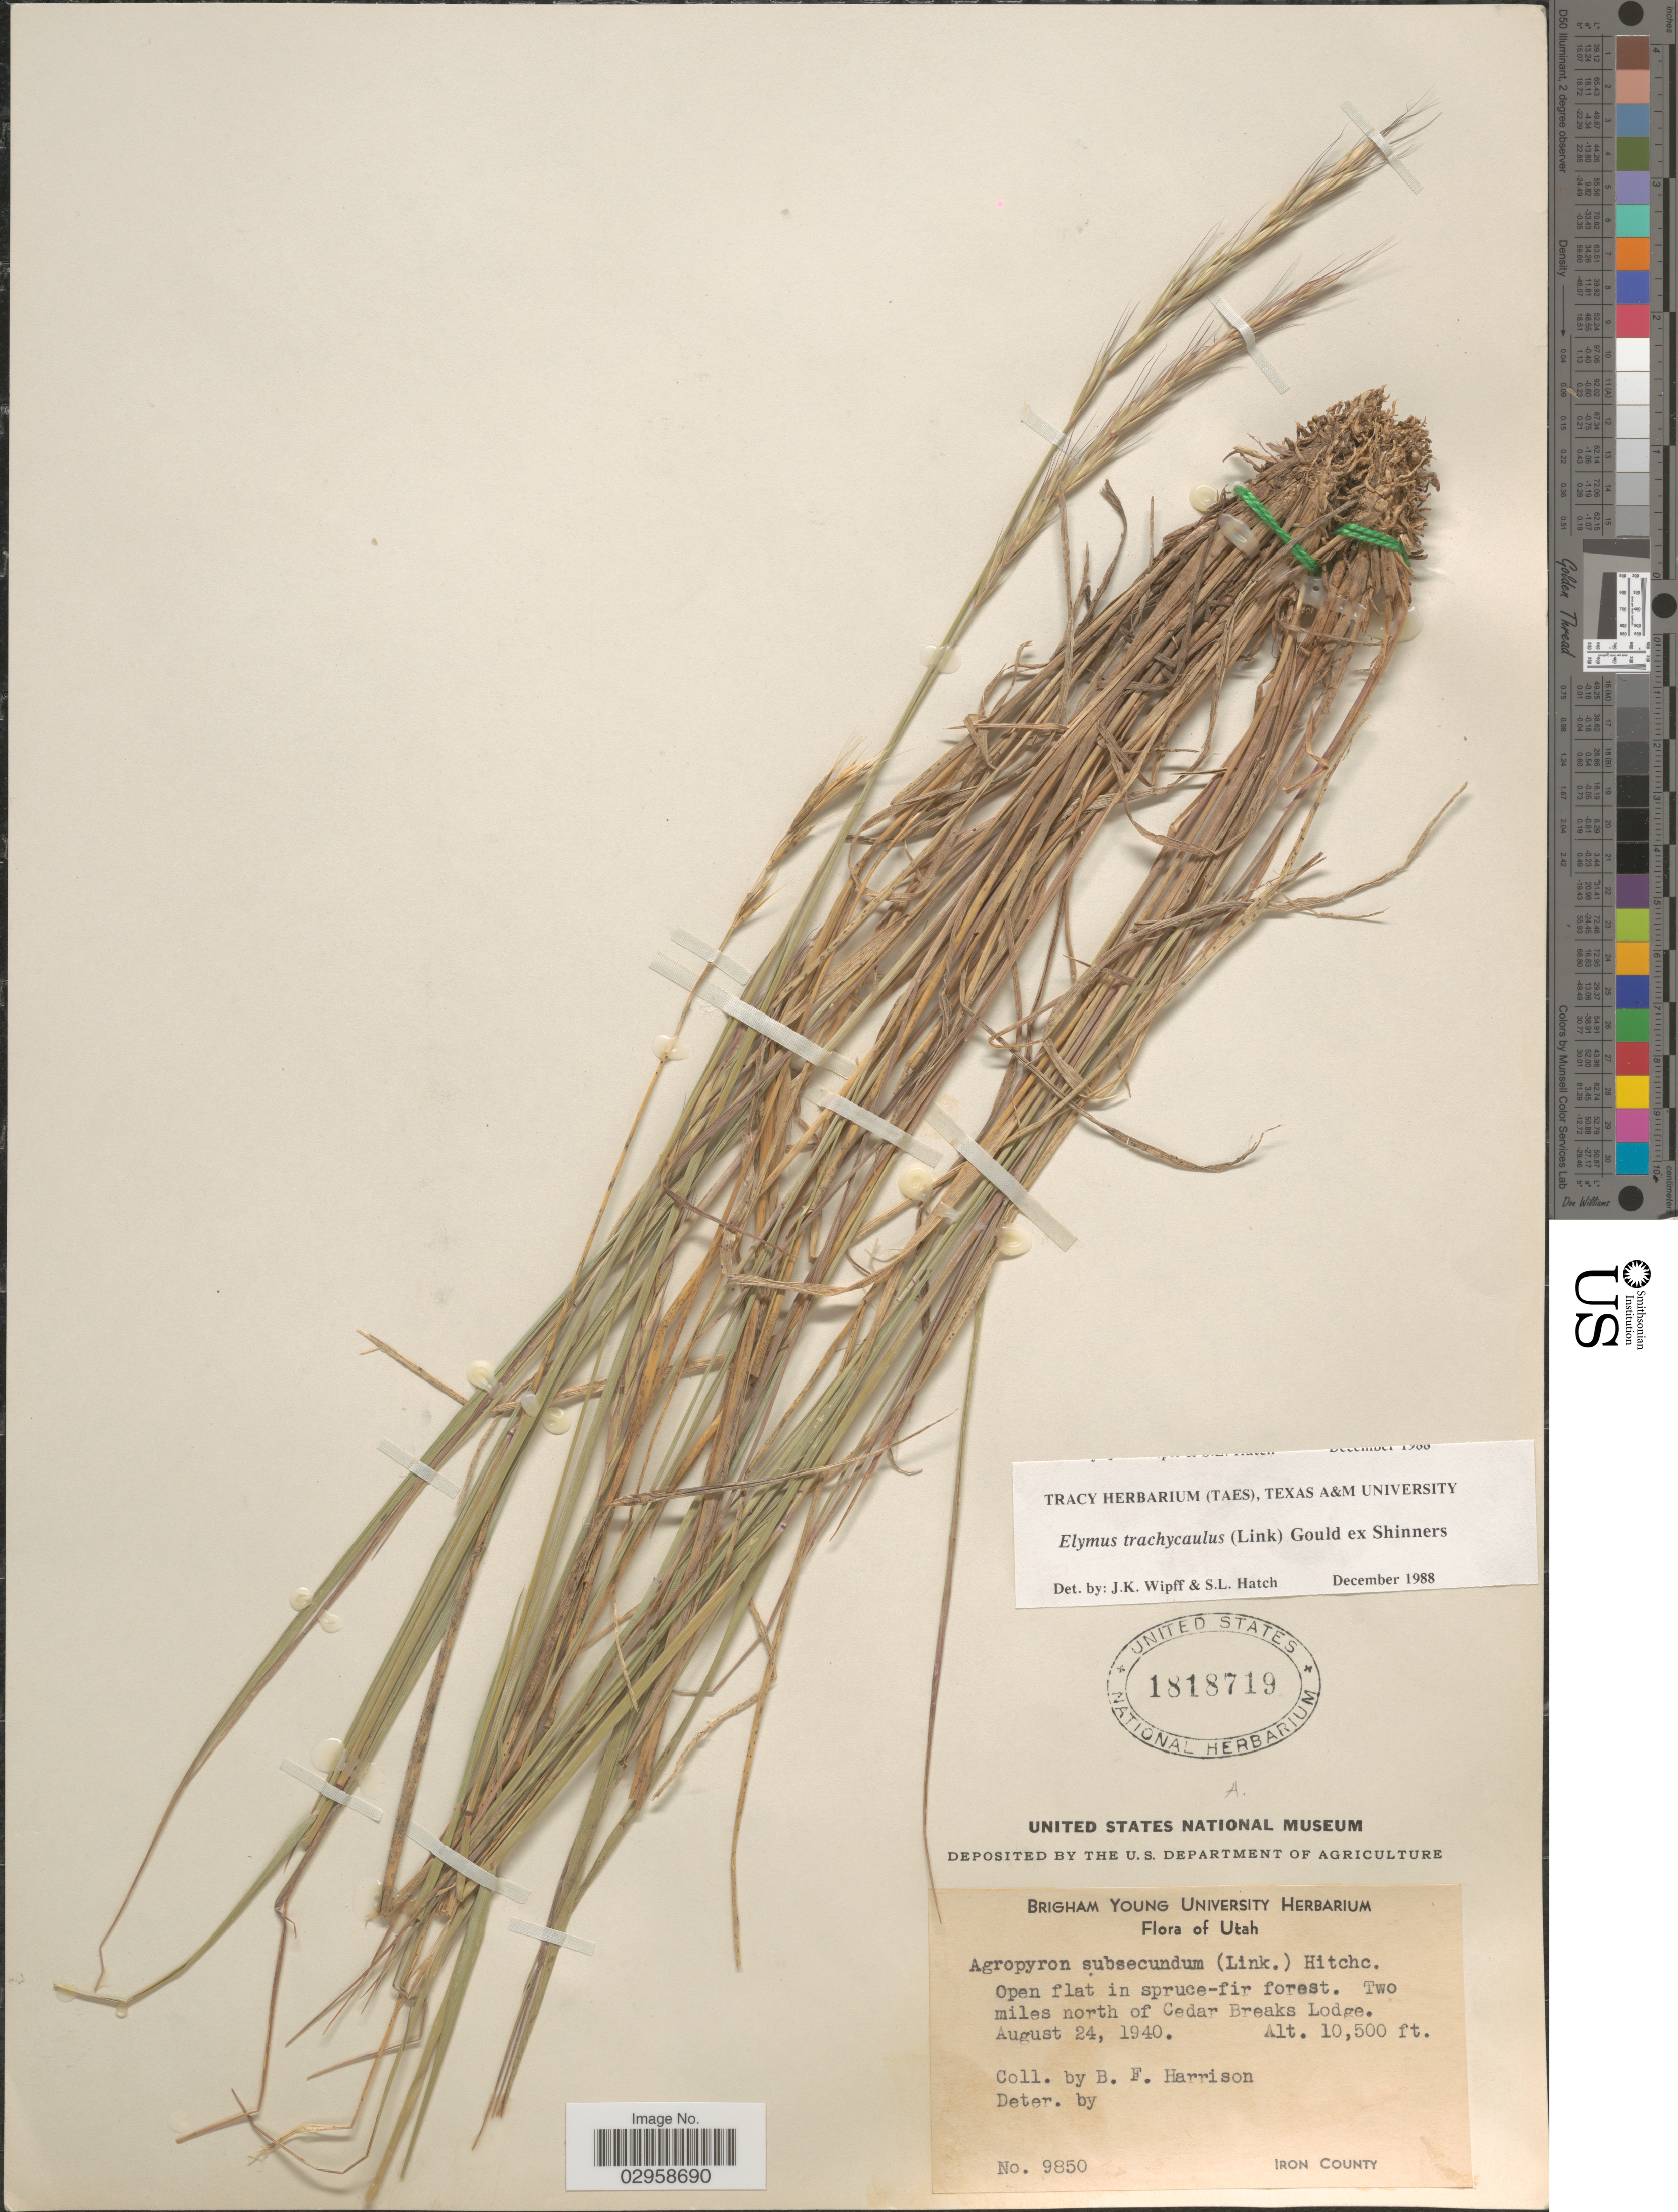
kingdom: Plantae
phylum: Tracheophyta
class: Liliopsida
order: Poales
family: Poaceae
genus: Elymus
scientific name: Elymus trachycaulus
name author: (Link) Gould ex Shinners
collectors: B. F. Harrison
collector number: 9850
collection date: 1940-08-24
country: United States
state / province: Utah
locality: Two miles north of Cedar Breaks Lodge. Iron County.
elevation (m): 3200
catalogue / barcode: US 1818719